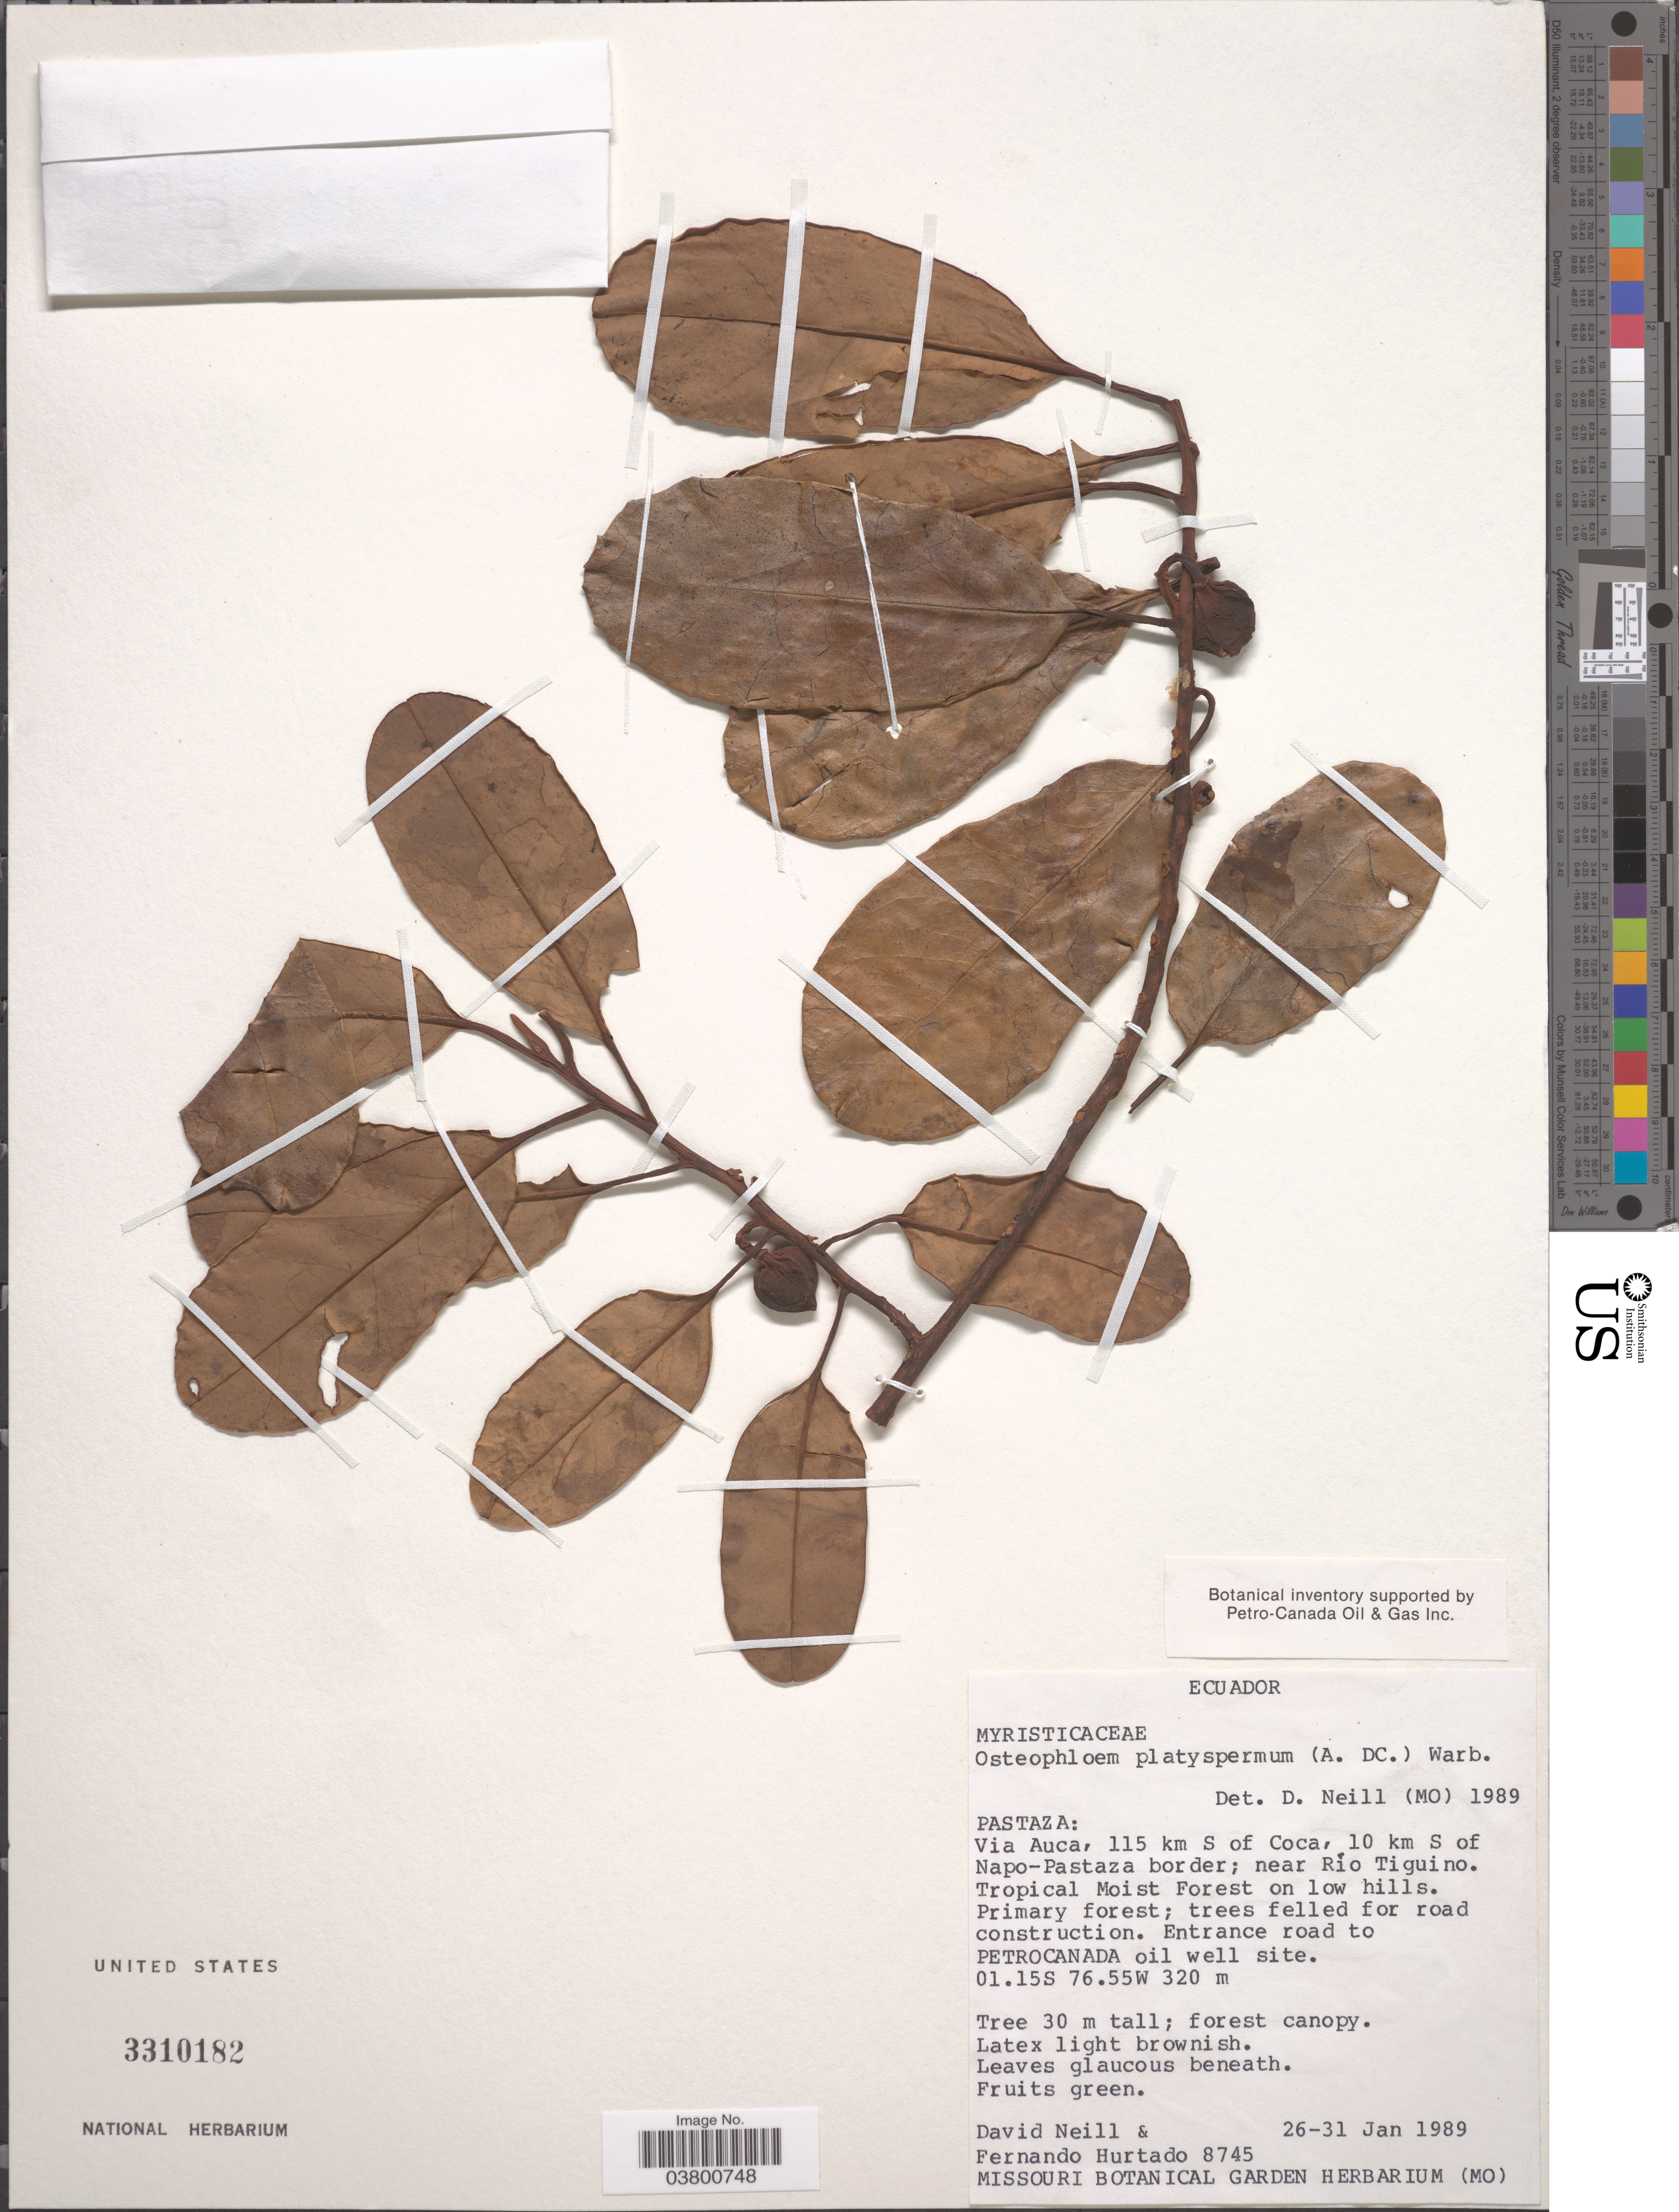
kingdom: Plantae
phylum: Tracheophyta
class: Magnoliopsida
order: Magnoliales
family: Myristicaceae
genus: Osteophloeum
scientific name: Osteophloeum platyspermum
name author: (A. DC.) Warb.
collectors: D. A. Neill & F. Hurtado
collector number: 8745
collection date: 1989-01-26/1989-01-31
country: Ecuador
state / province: Pastaza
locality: Via Auca, 115 km S of Coca, 10 km S of Napo-Pastaza border; near Río Tiguino. Entrance road to Petrocanada oil well site.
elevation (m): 320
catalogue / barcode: US 3310182